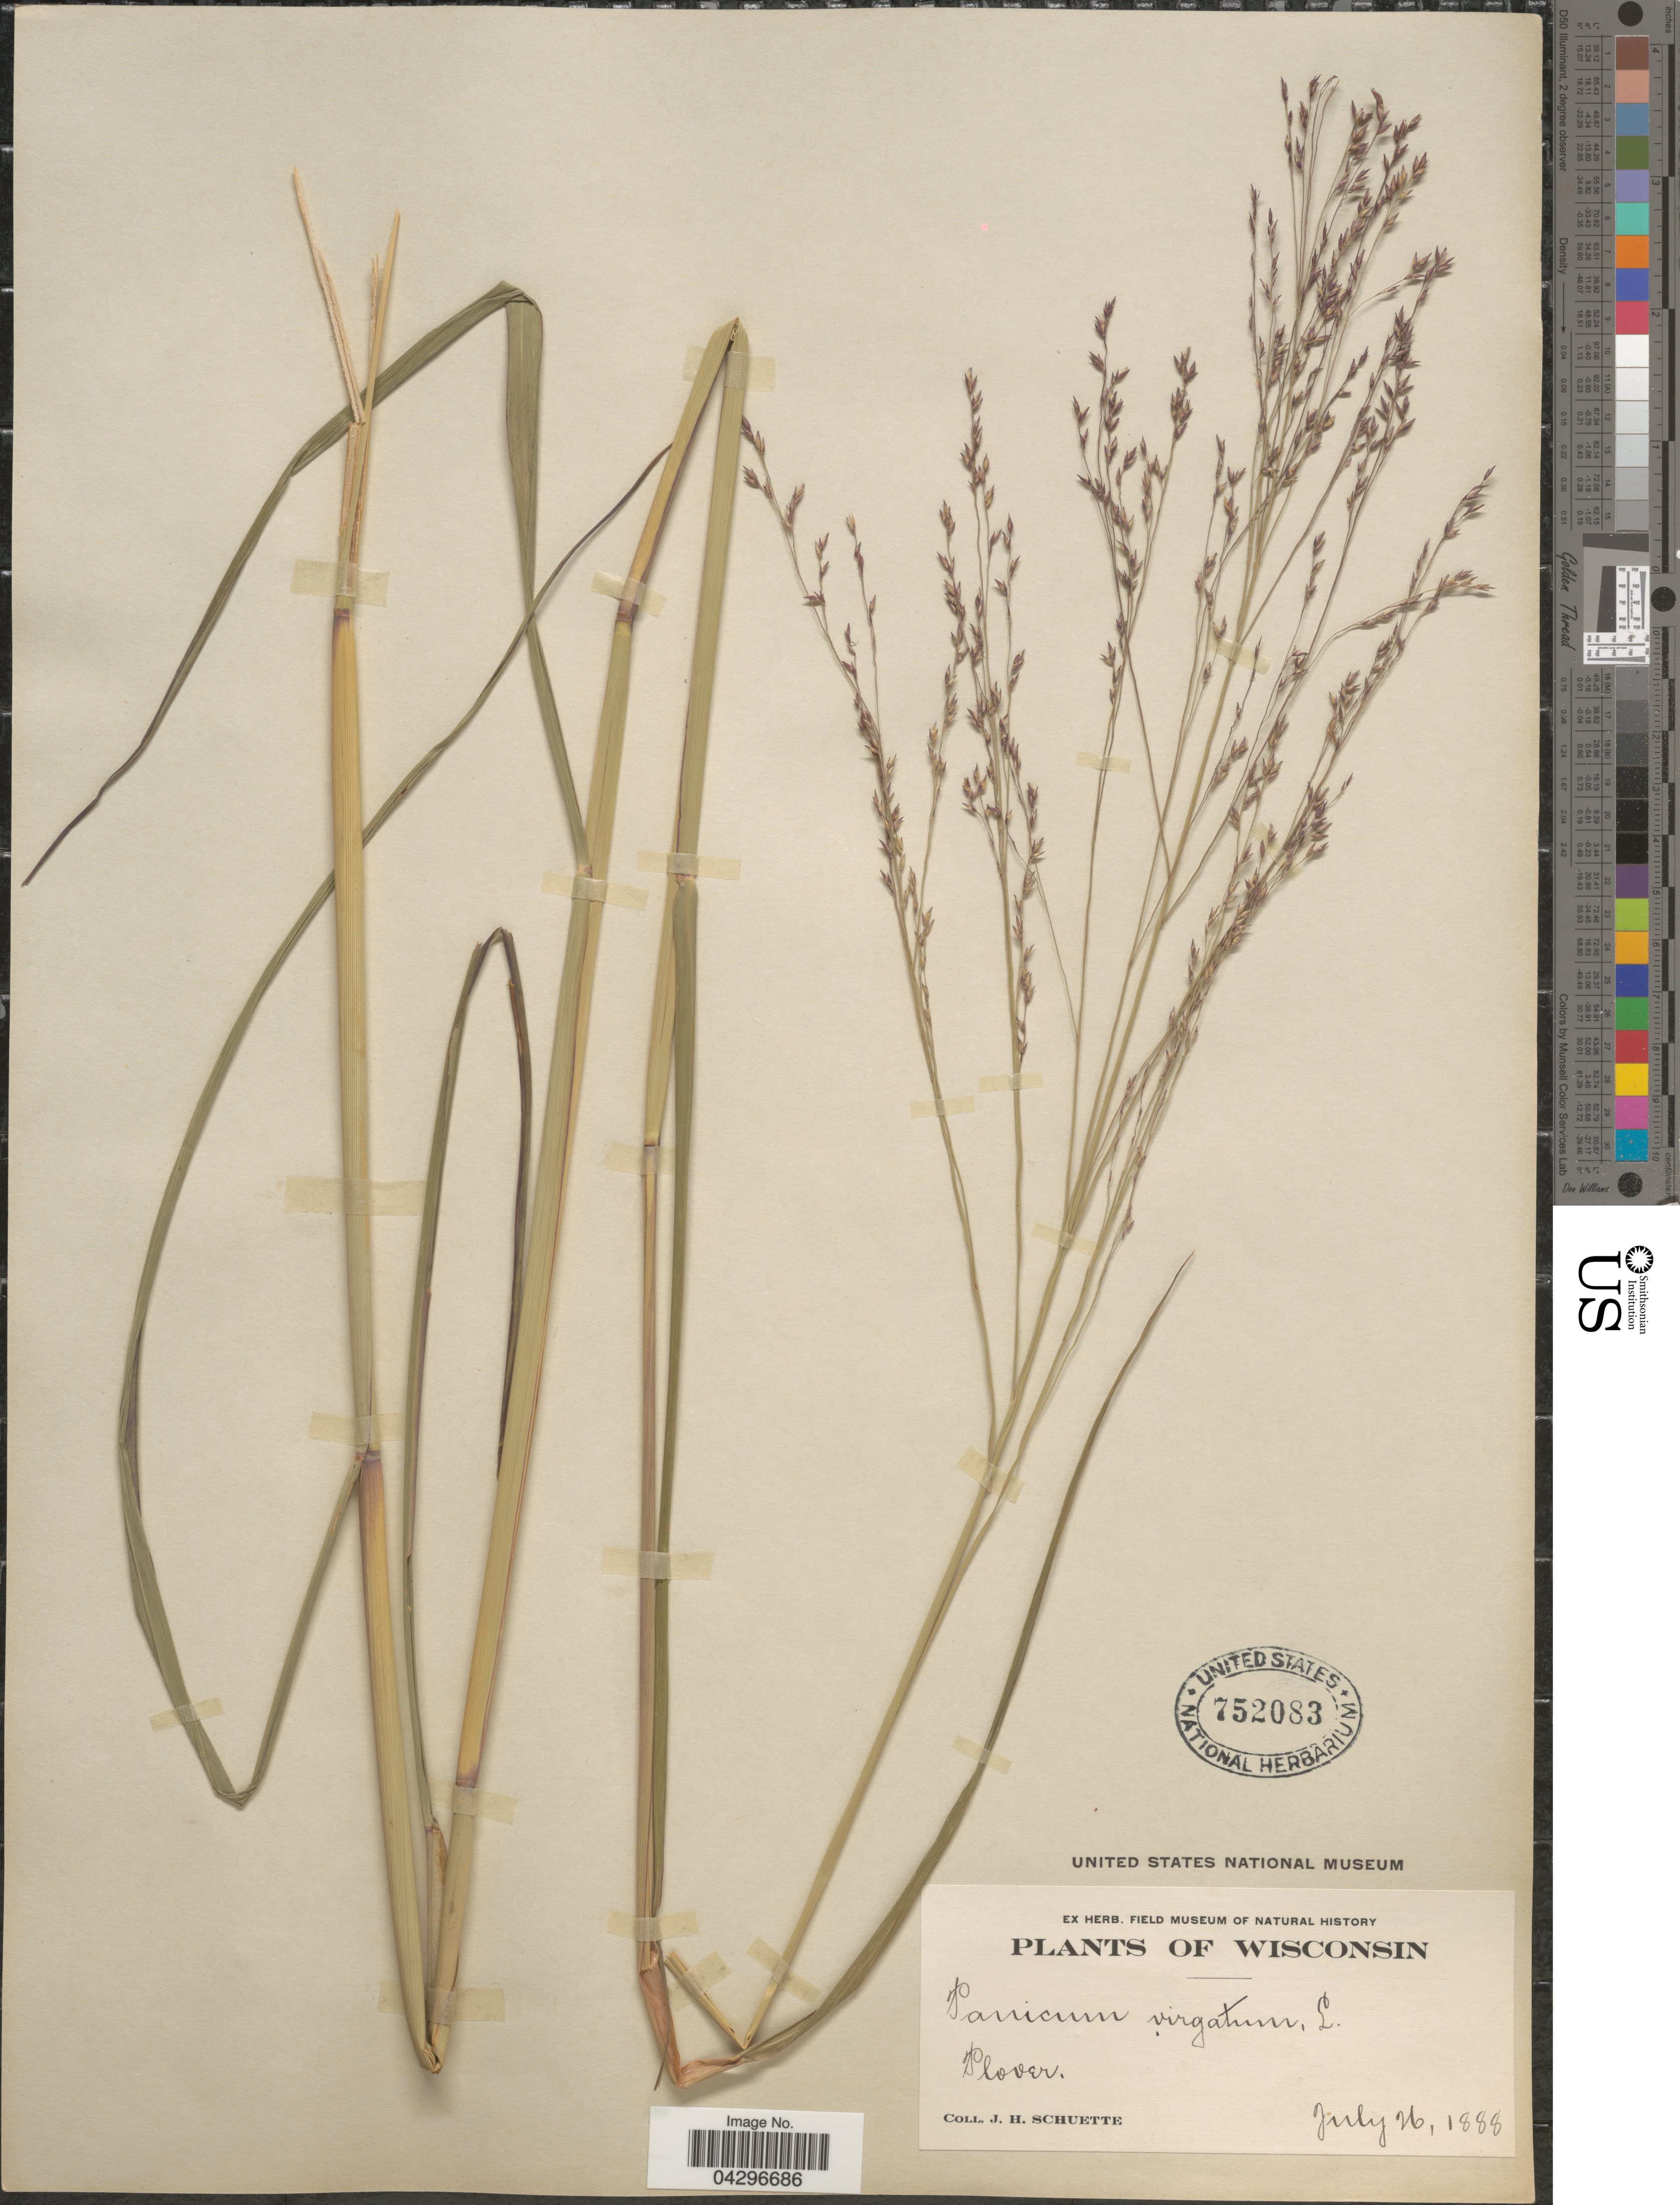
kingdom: Plantae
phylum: Tracheophyta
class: Liliopsida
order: Poales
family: Poaceae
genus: Panicum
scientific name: Panicum virgatum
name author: L.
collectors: J. H. Schuette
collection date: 1888-07-26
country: United States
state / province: Wisconsin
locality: Plover.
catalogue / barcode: US 752083